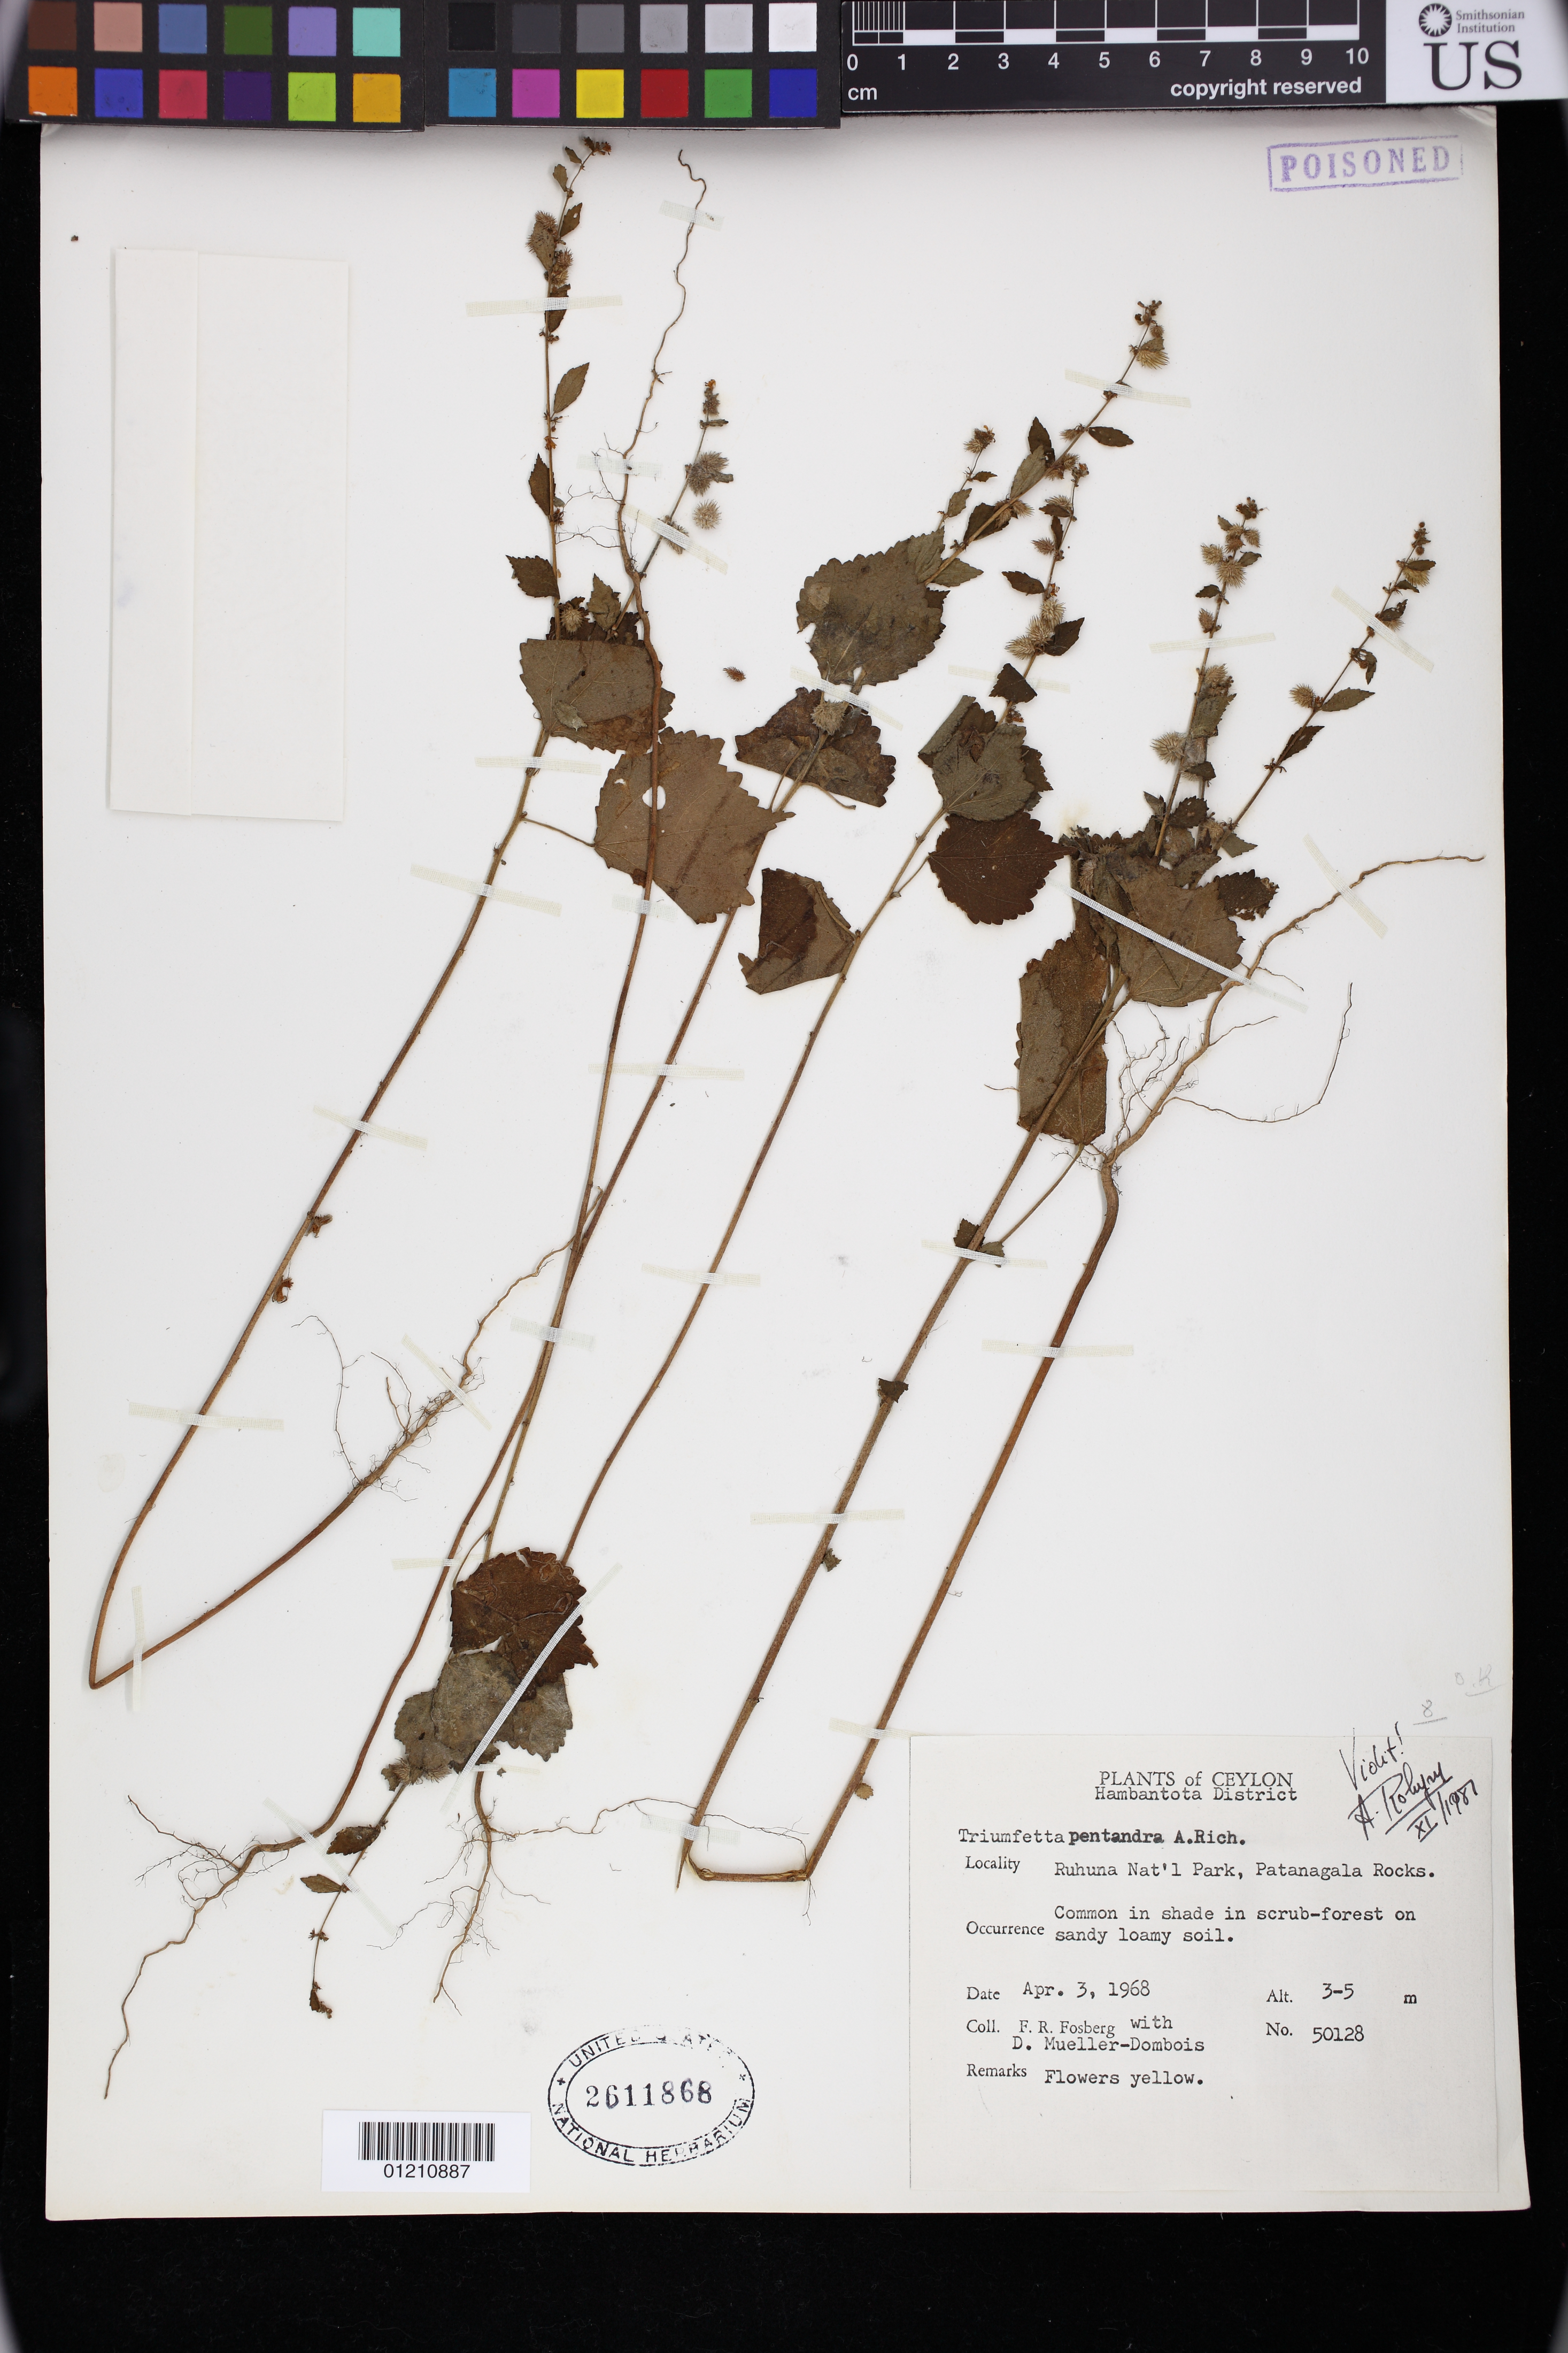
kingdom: Plantae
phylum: Tracheophyta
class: Magnoliopsida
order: Malvales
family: Malvaceae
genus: Triumfetta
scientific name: Triumfetta pentandra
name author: A. Rich.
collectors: F. R. Fosberg & D. Mueller-Dombois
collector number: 50128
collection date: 1968-04-03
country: Sri Lanka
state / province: Southern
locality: Ruhuna Nat'l Park, Patanagala Rocks.Common in shade in scrub-forest on sandy loamy soil.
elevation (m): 3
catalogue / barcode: US 2611868